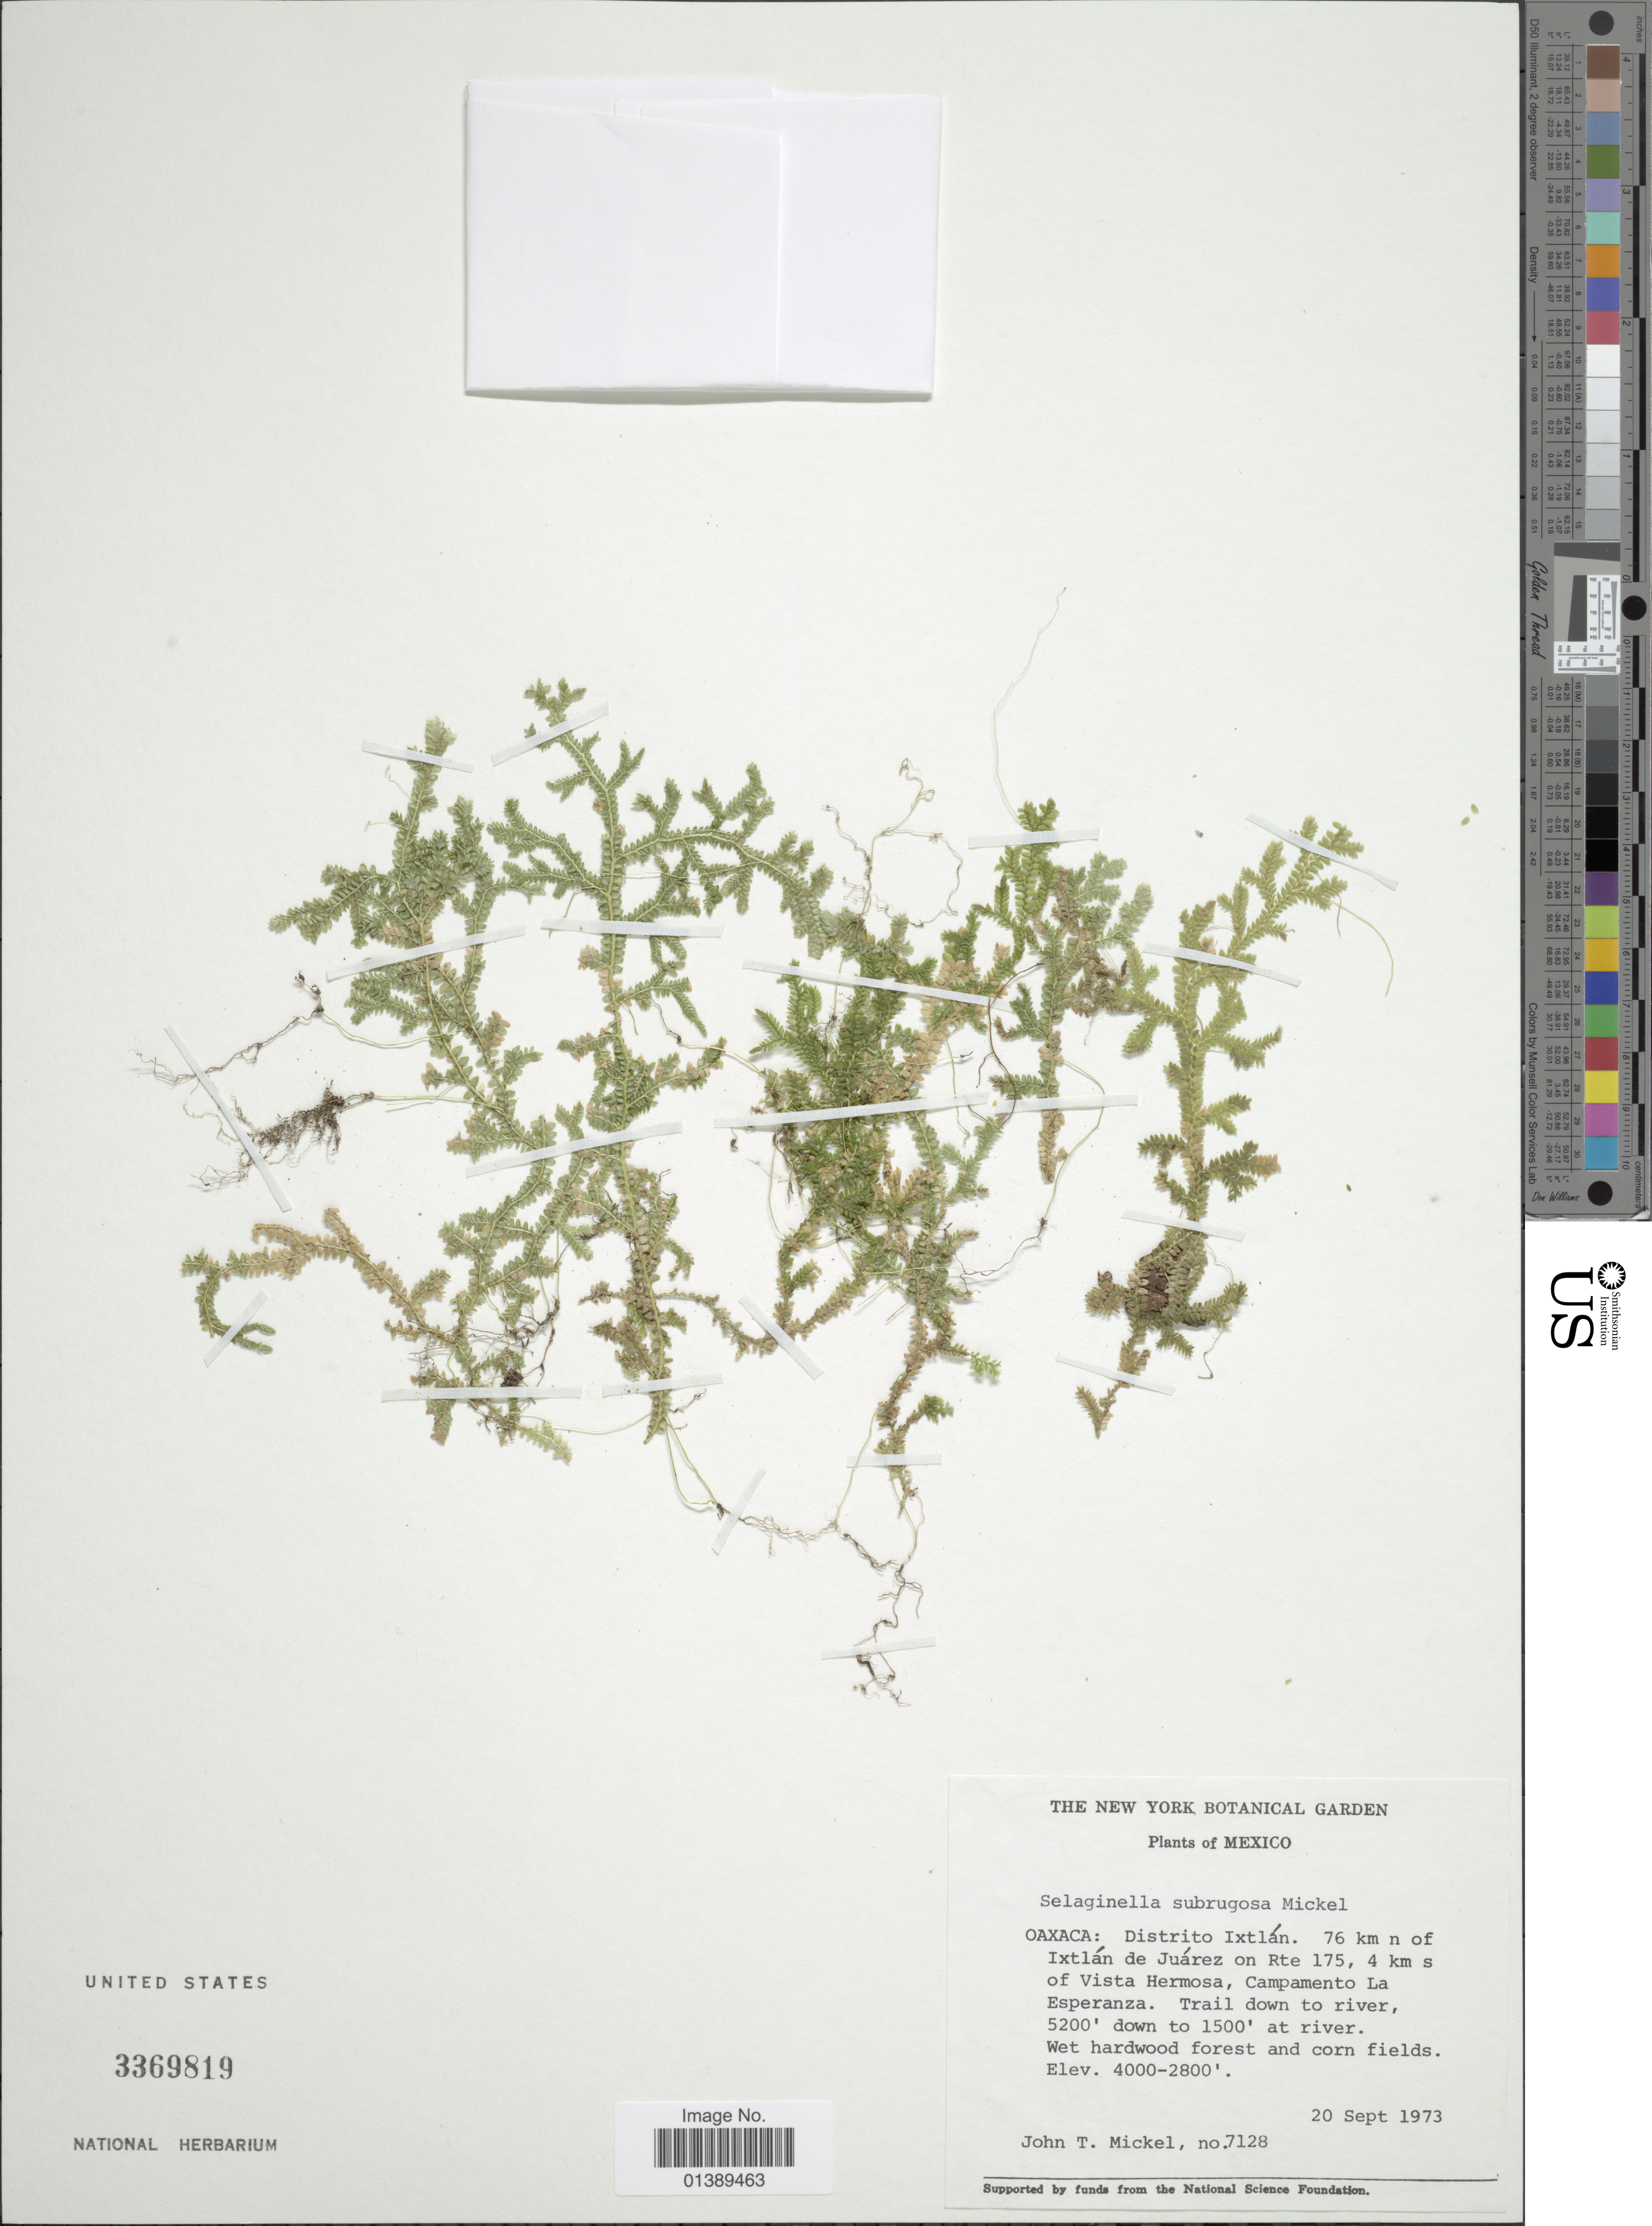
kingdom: Plantae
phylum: Tracheophyta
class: Lycopodiopsida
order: Selaginellales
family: Selaginellaceae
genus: Selaginella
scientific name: Selaginella subrugosa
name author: Mickel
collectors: J. T. Mickel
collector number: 7128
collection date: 1973-09-20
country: Mexico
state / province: Oaxaca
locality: Distrito Ixtlán 76 km n of Ixtlán de Juárez on Rte 175, 4 km s of Vista Hermosa, campamento La Esperanza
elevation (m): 853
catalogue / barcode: US 3369819